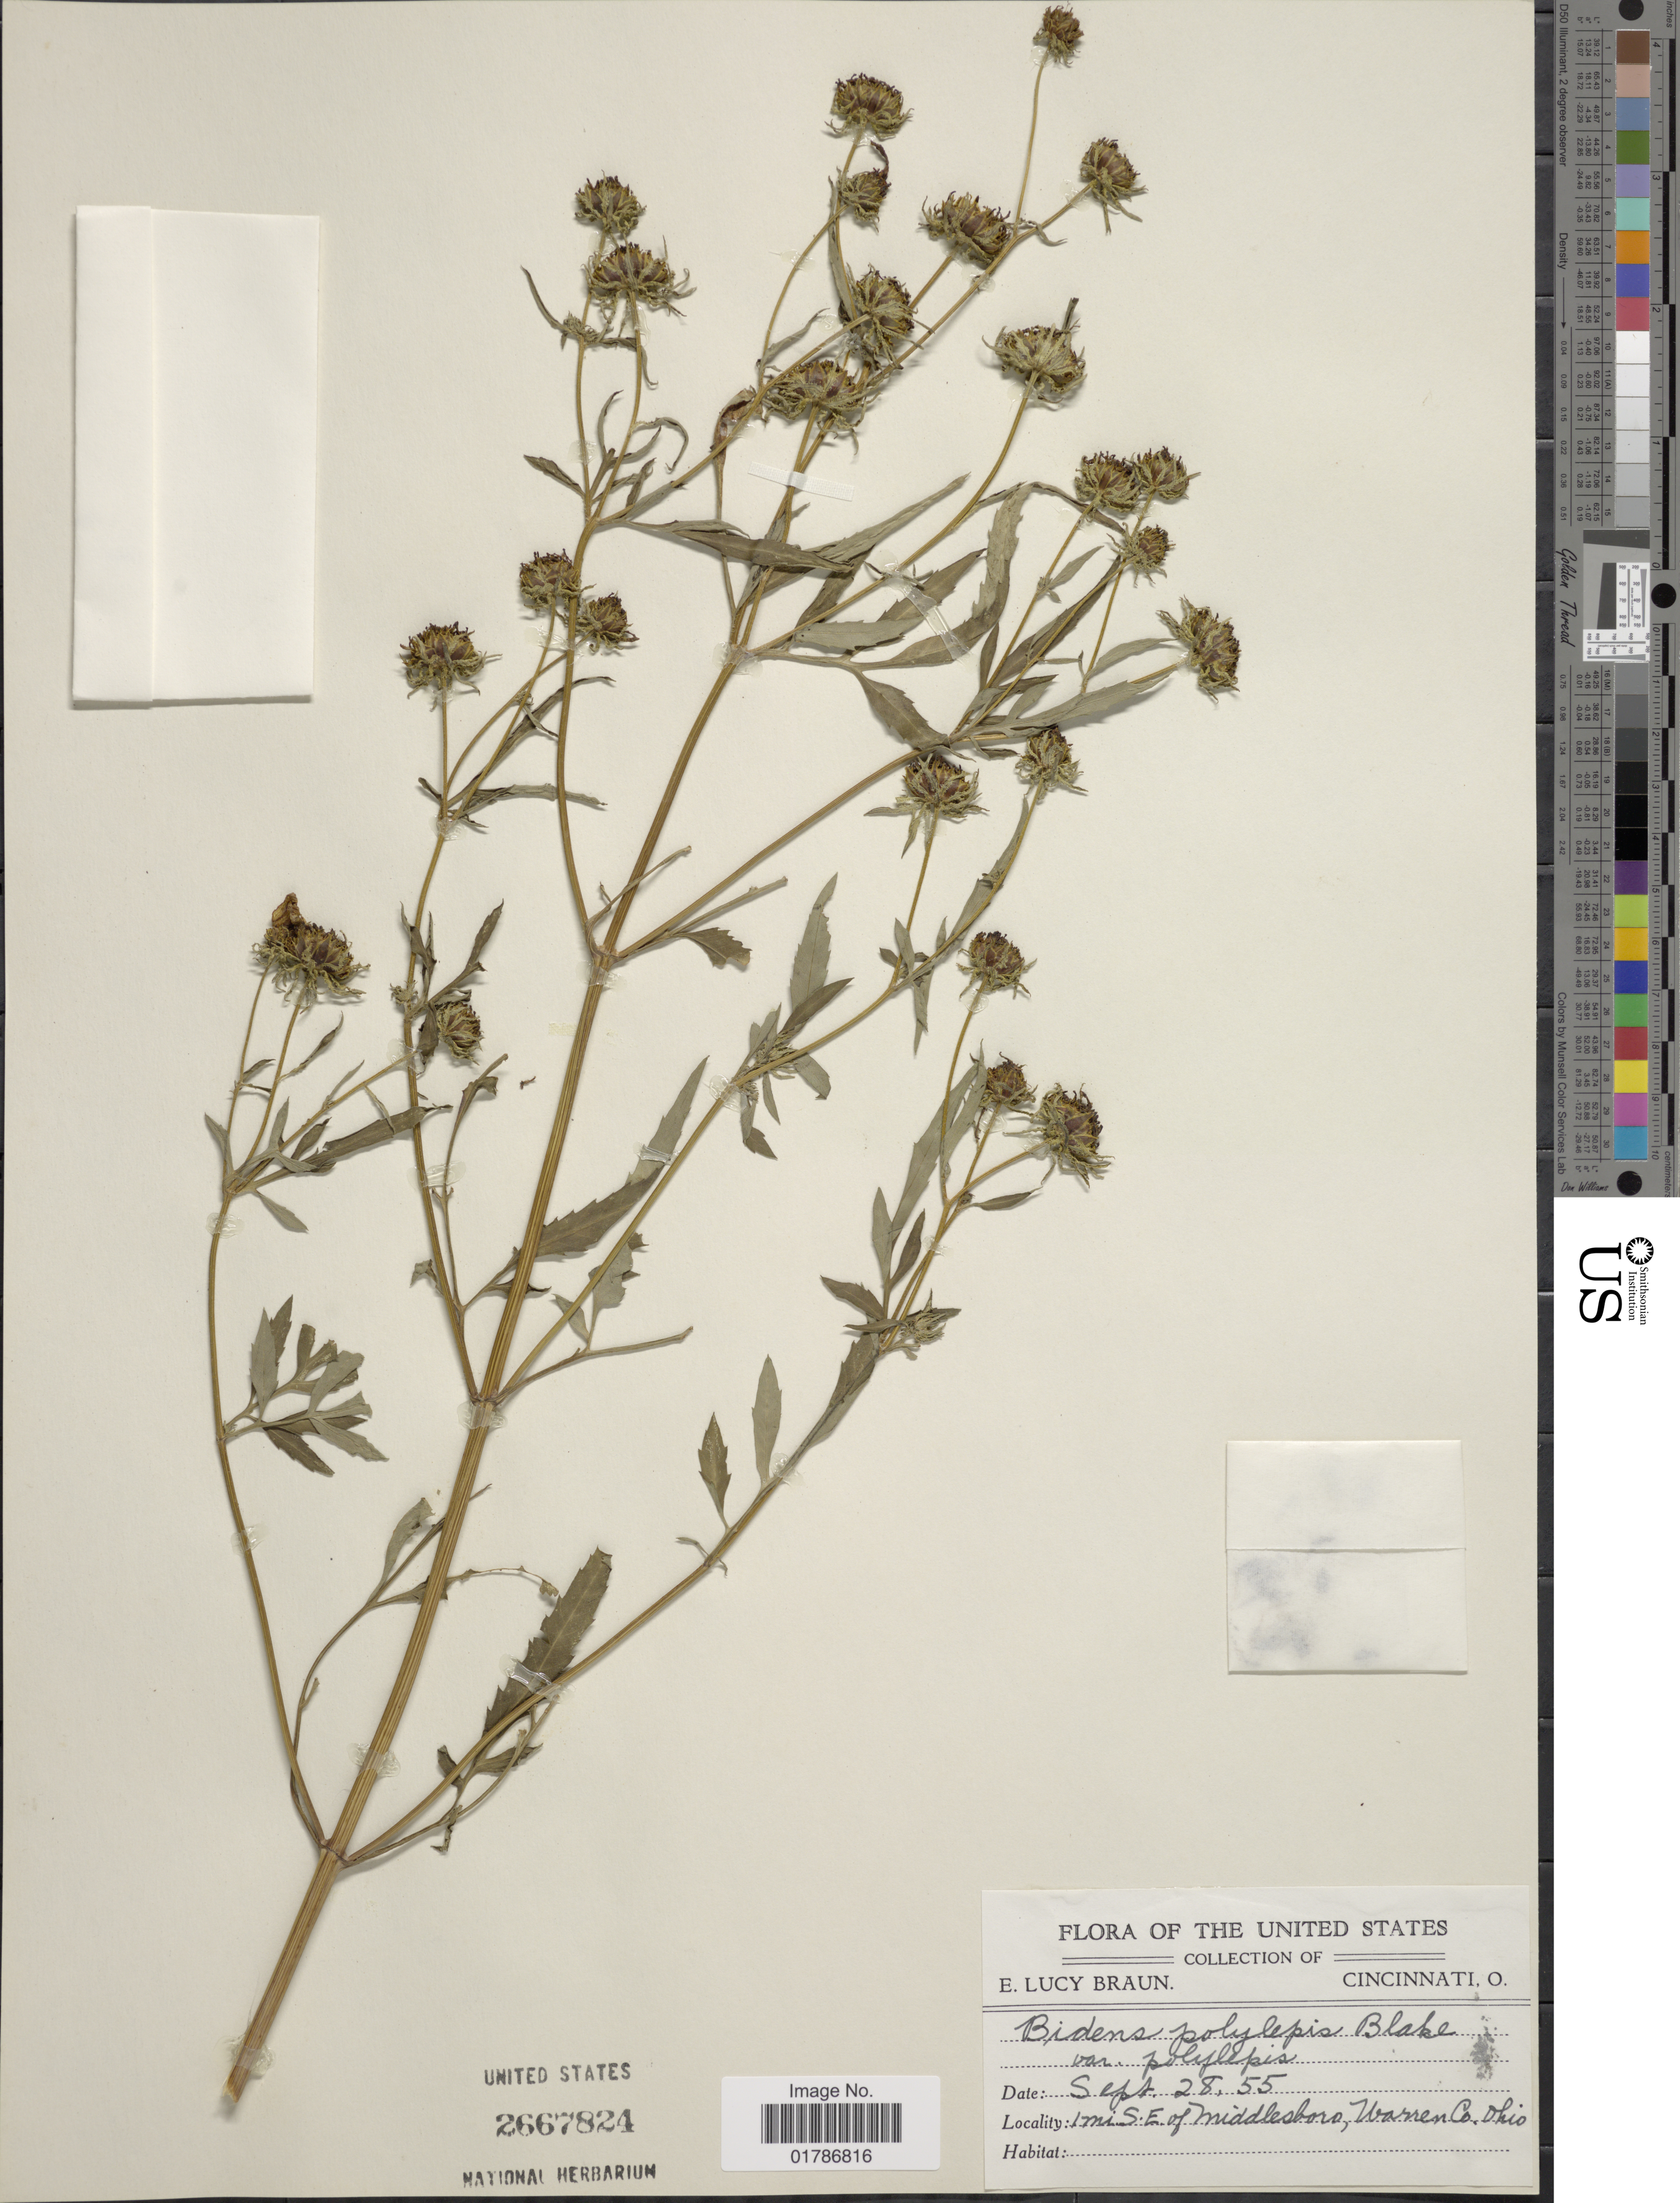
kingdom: Plantae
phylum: Tracheophyta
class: Magnoliopsida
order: Asterales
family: Asteraceae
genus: Bidens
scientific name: Bidens polylepis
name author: S.F. Blake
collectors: E. L. Braun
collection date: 1955-09-28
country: United States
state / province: Ohio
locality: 1 mi. S. E. of Middlesboro, Warner Co. Ohio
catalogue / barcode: US 2667824